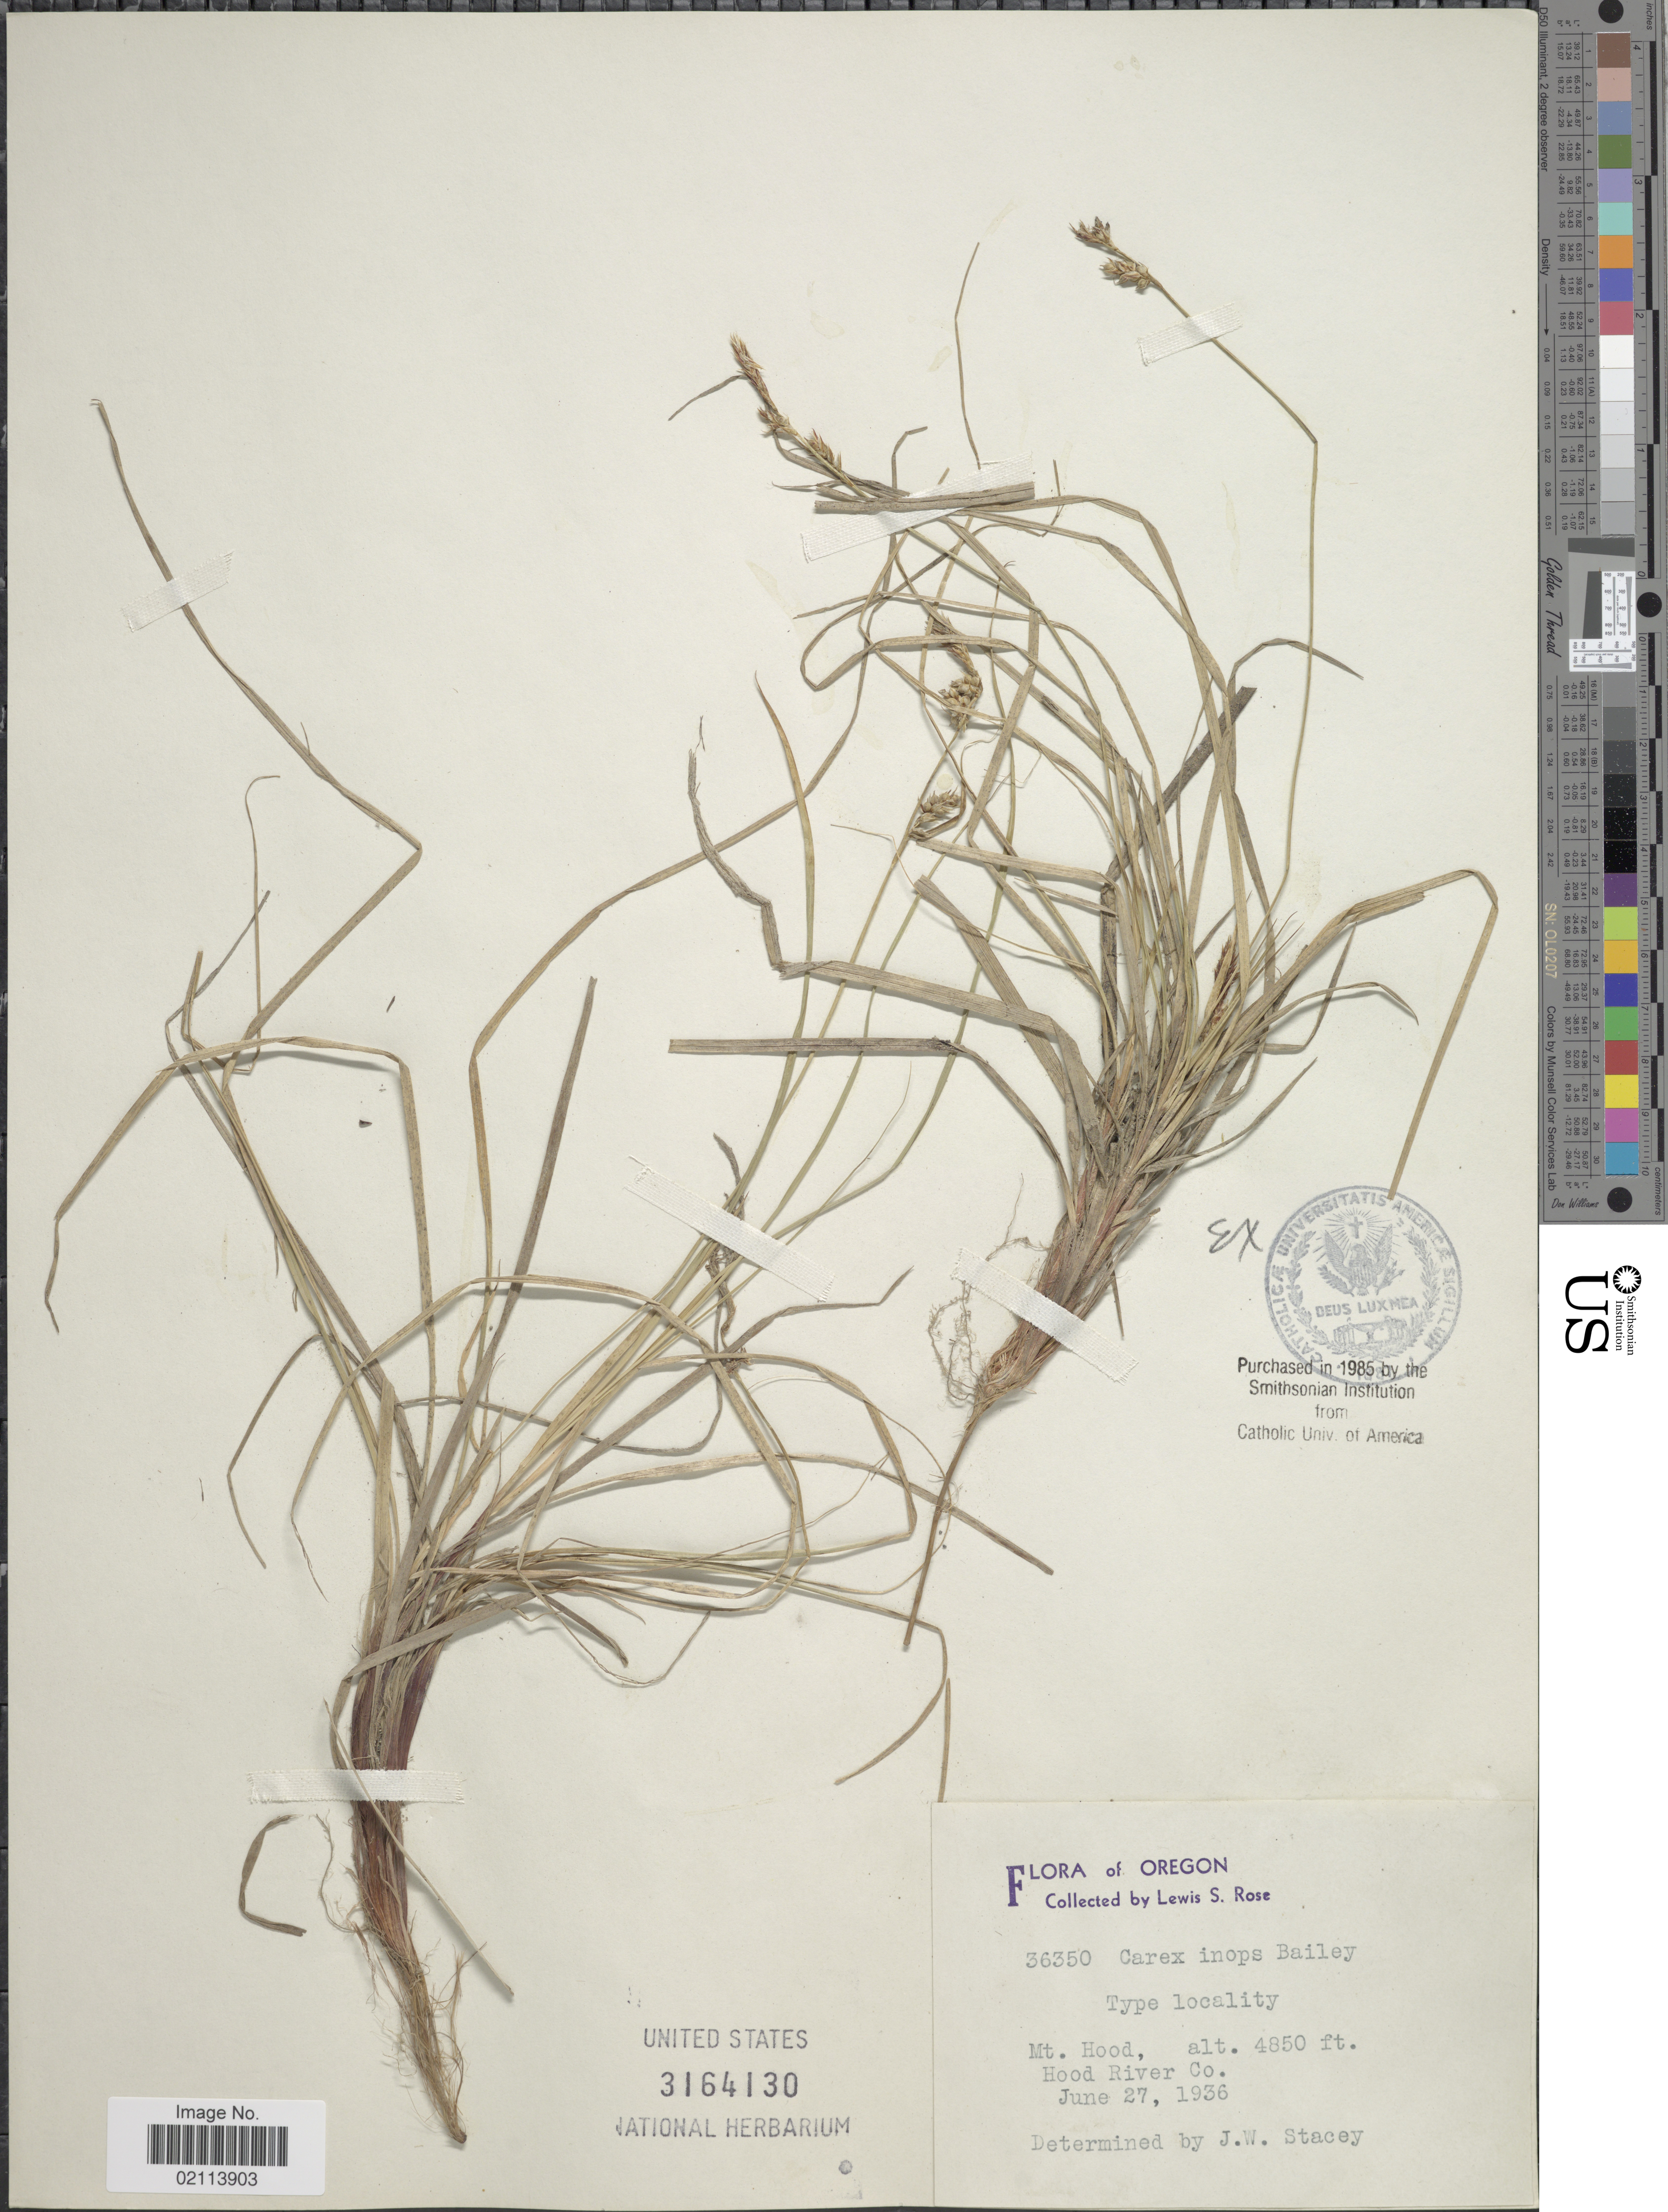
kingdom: Plantae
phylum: Tracheophyta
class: Liliopsida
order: Poales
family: Cyperaceae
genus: Carex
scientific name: Carex inops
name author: L.H. Bailey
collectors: L. S. Rose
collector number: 36350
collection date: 1936-06-27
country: United States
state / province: Oregon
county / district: Hood River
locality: Mt. Hood, Hood River Co.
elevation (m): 1478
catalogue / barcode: US 3164130